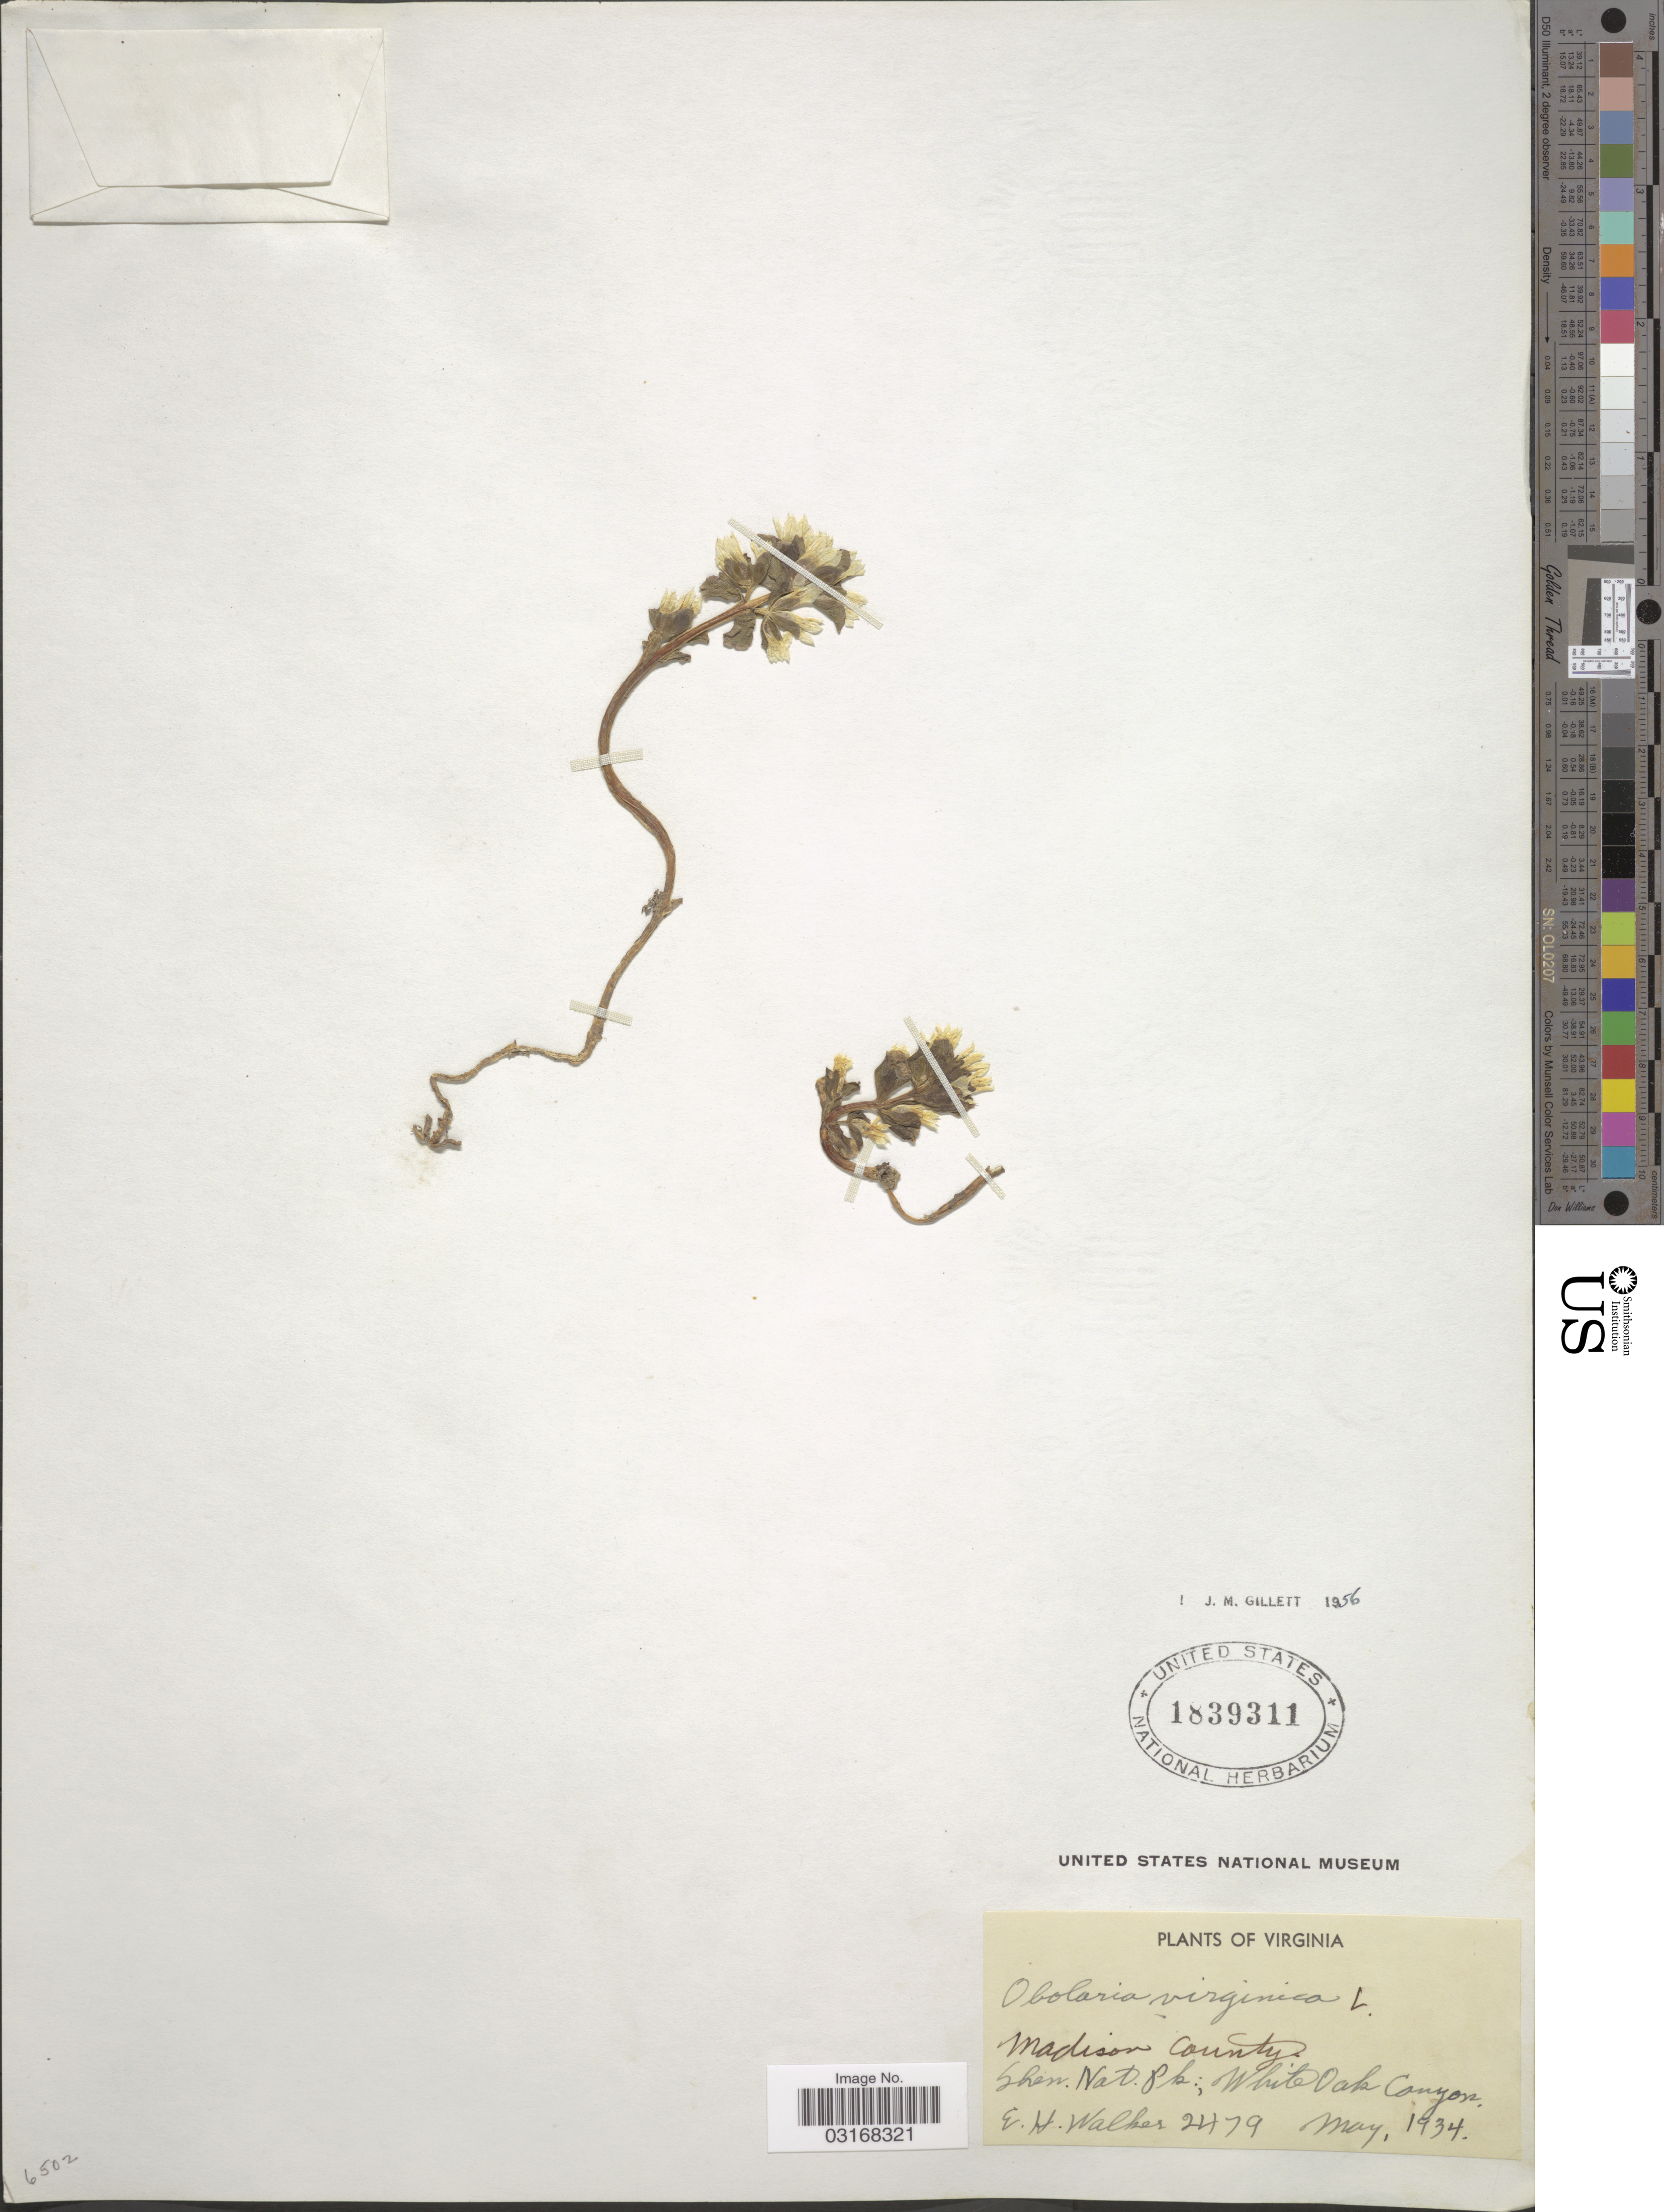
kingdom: Plantae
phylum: Tracheophyta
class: Magnoliopsida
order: Gentianales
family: Gentianaceae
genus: Obolaria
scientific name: Obolaria virginica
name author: L.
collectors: E. H. Walker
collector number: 2479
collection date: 1934-05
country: United States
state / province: Virginia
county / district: Madison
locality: Shen. Nat. Pk: White Oak Canyon.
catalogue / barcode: US 1839311